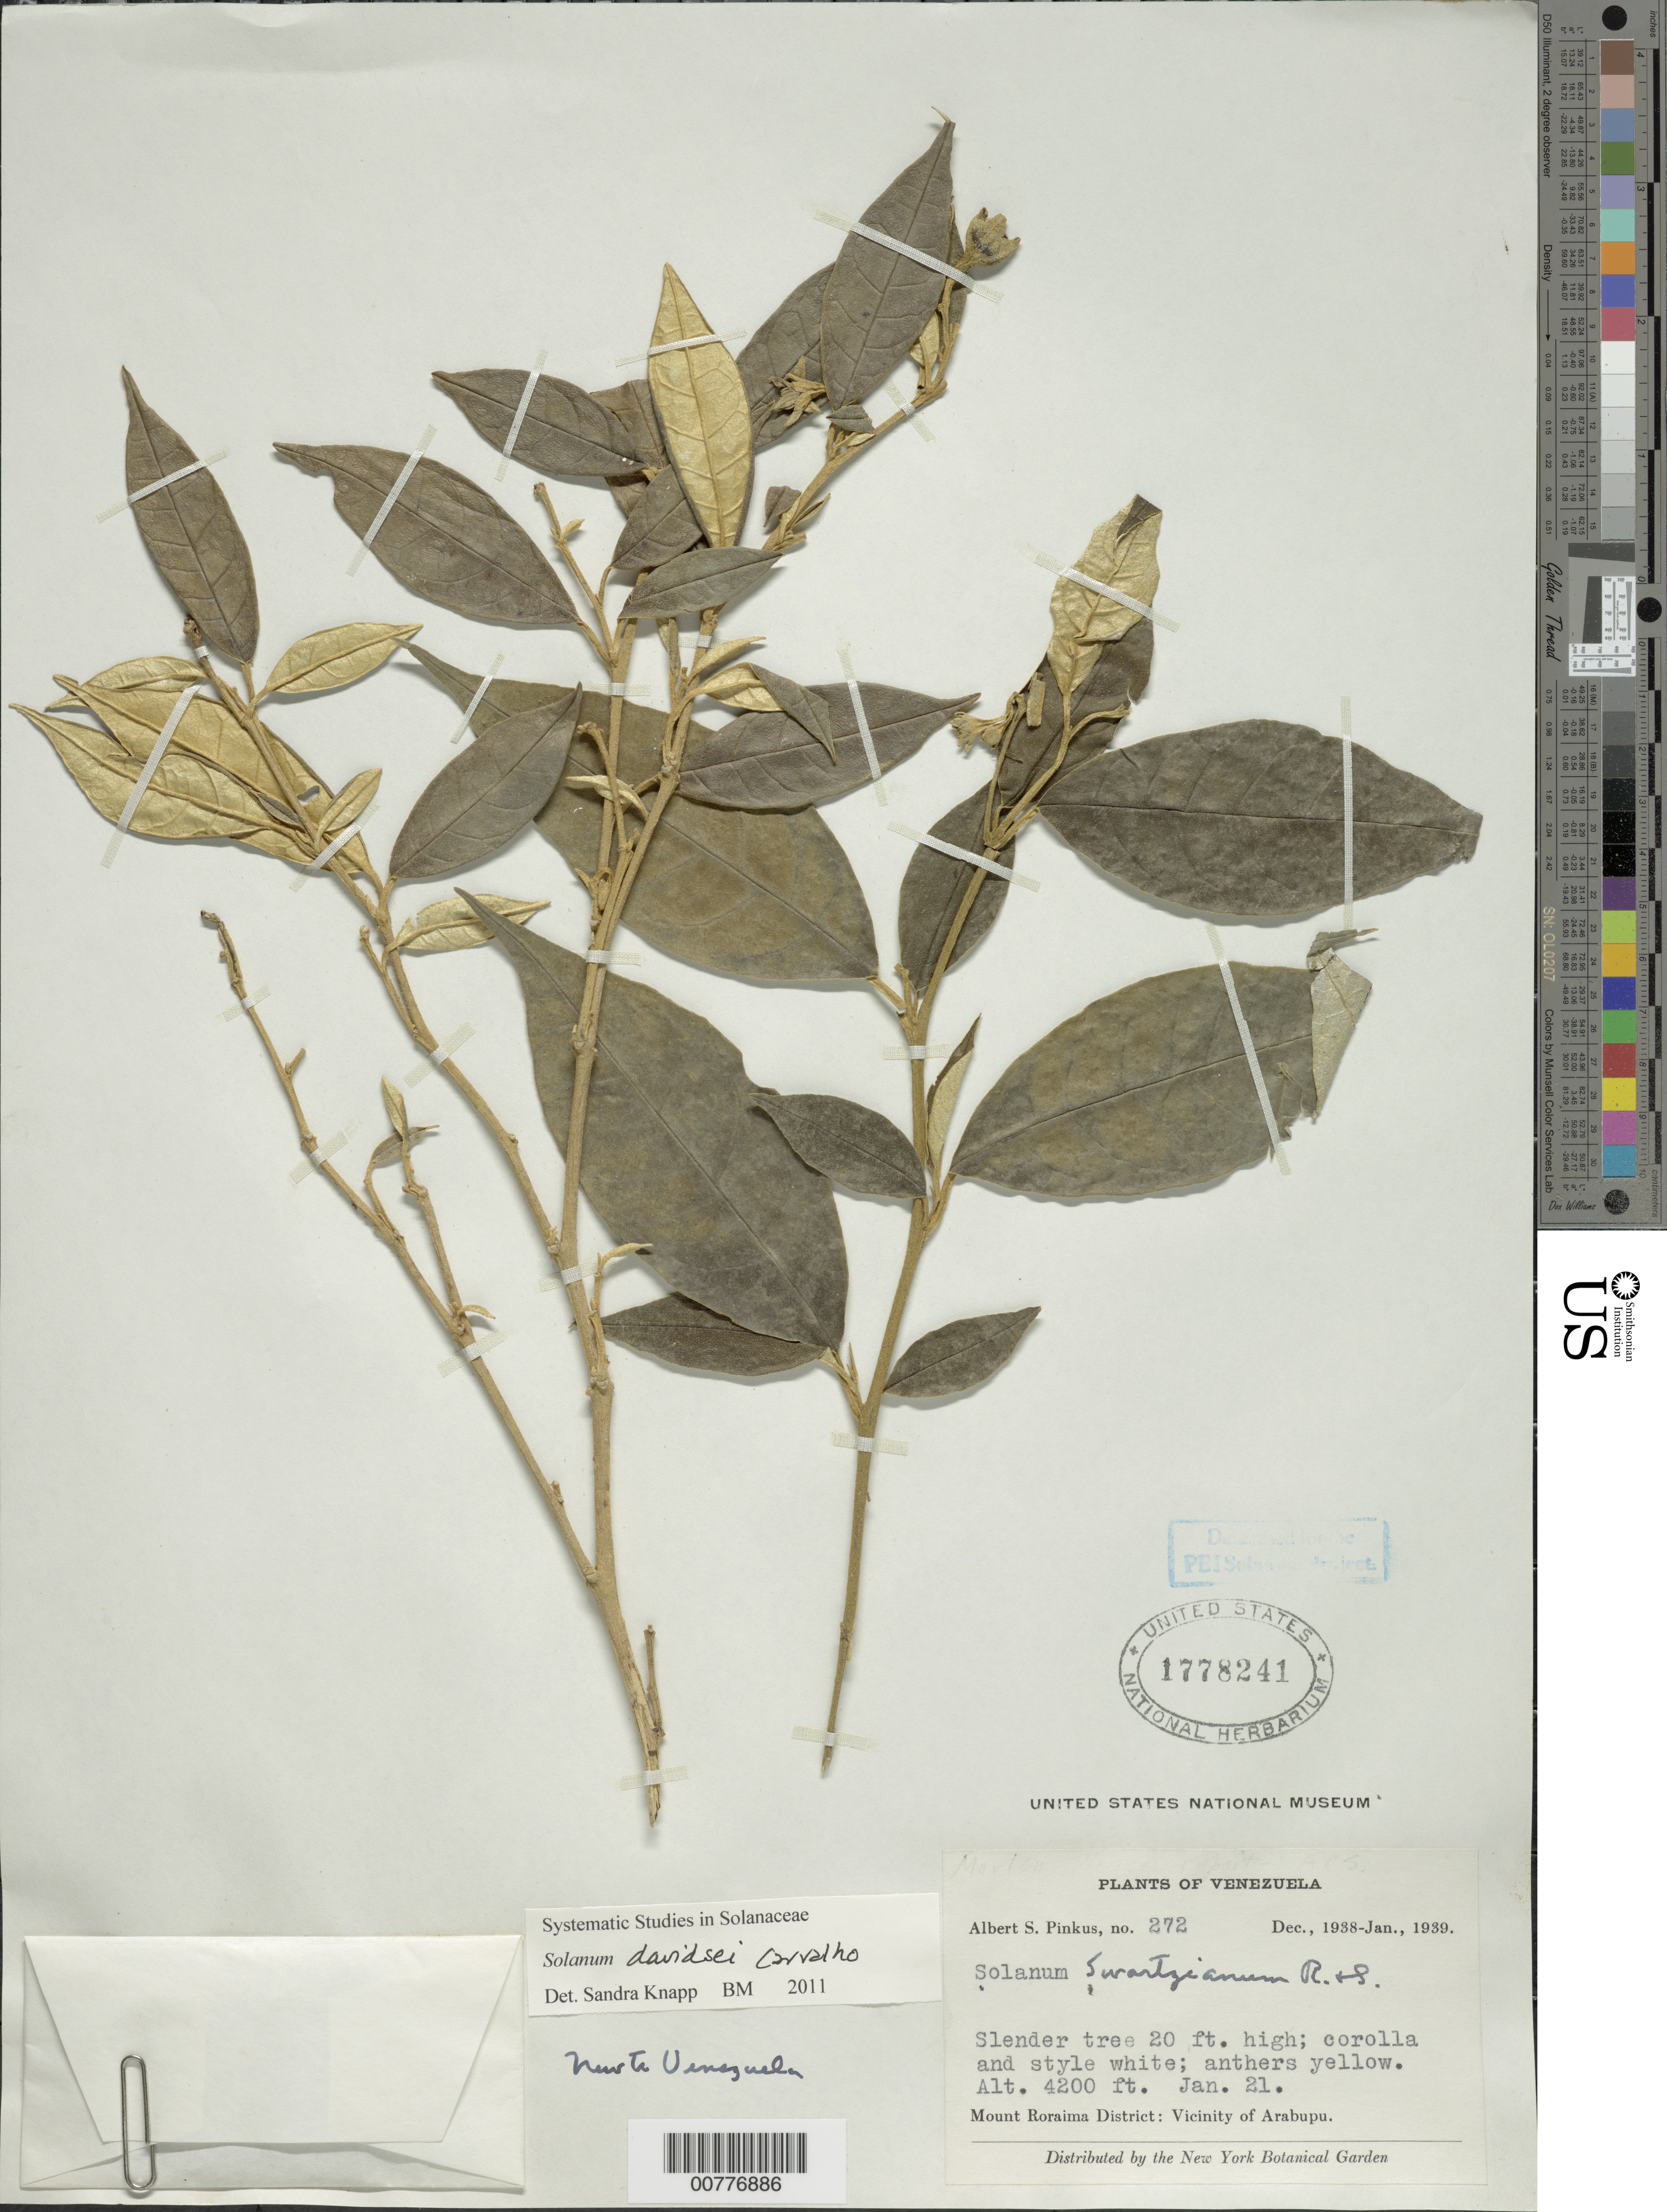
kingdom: Plantae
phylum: Tracheophyta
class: Magnoliopsida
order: Solanales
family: Solanaceae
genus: Solanum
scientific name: Solanum davidsei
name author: Carvalho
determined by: Knapp, S. D.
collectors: A. Pinkus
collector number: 272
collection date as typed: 1 Jan 1939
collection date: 1939-01-01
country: Venezuela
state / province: Bolívar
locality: Mt. Roraima Dist., vic. of Arabupu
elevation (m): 1280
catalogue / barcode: US 1778241